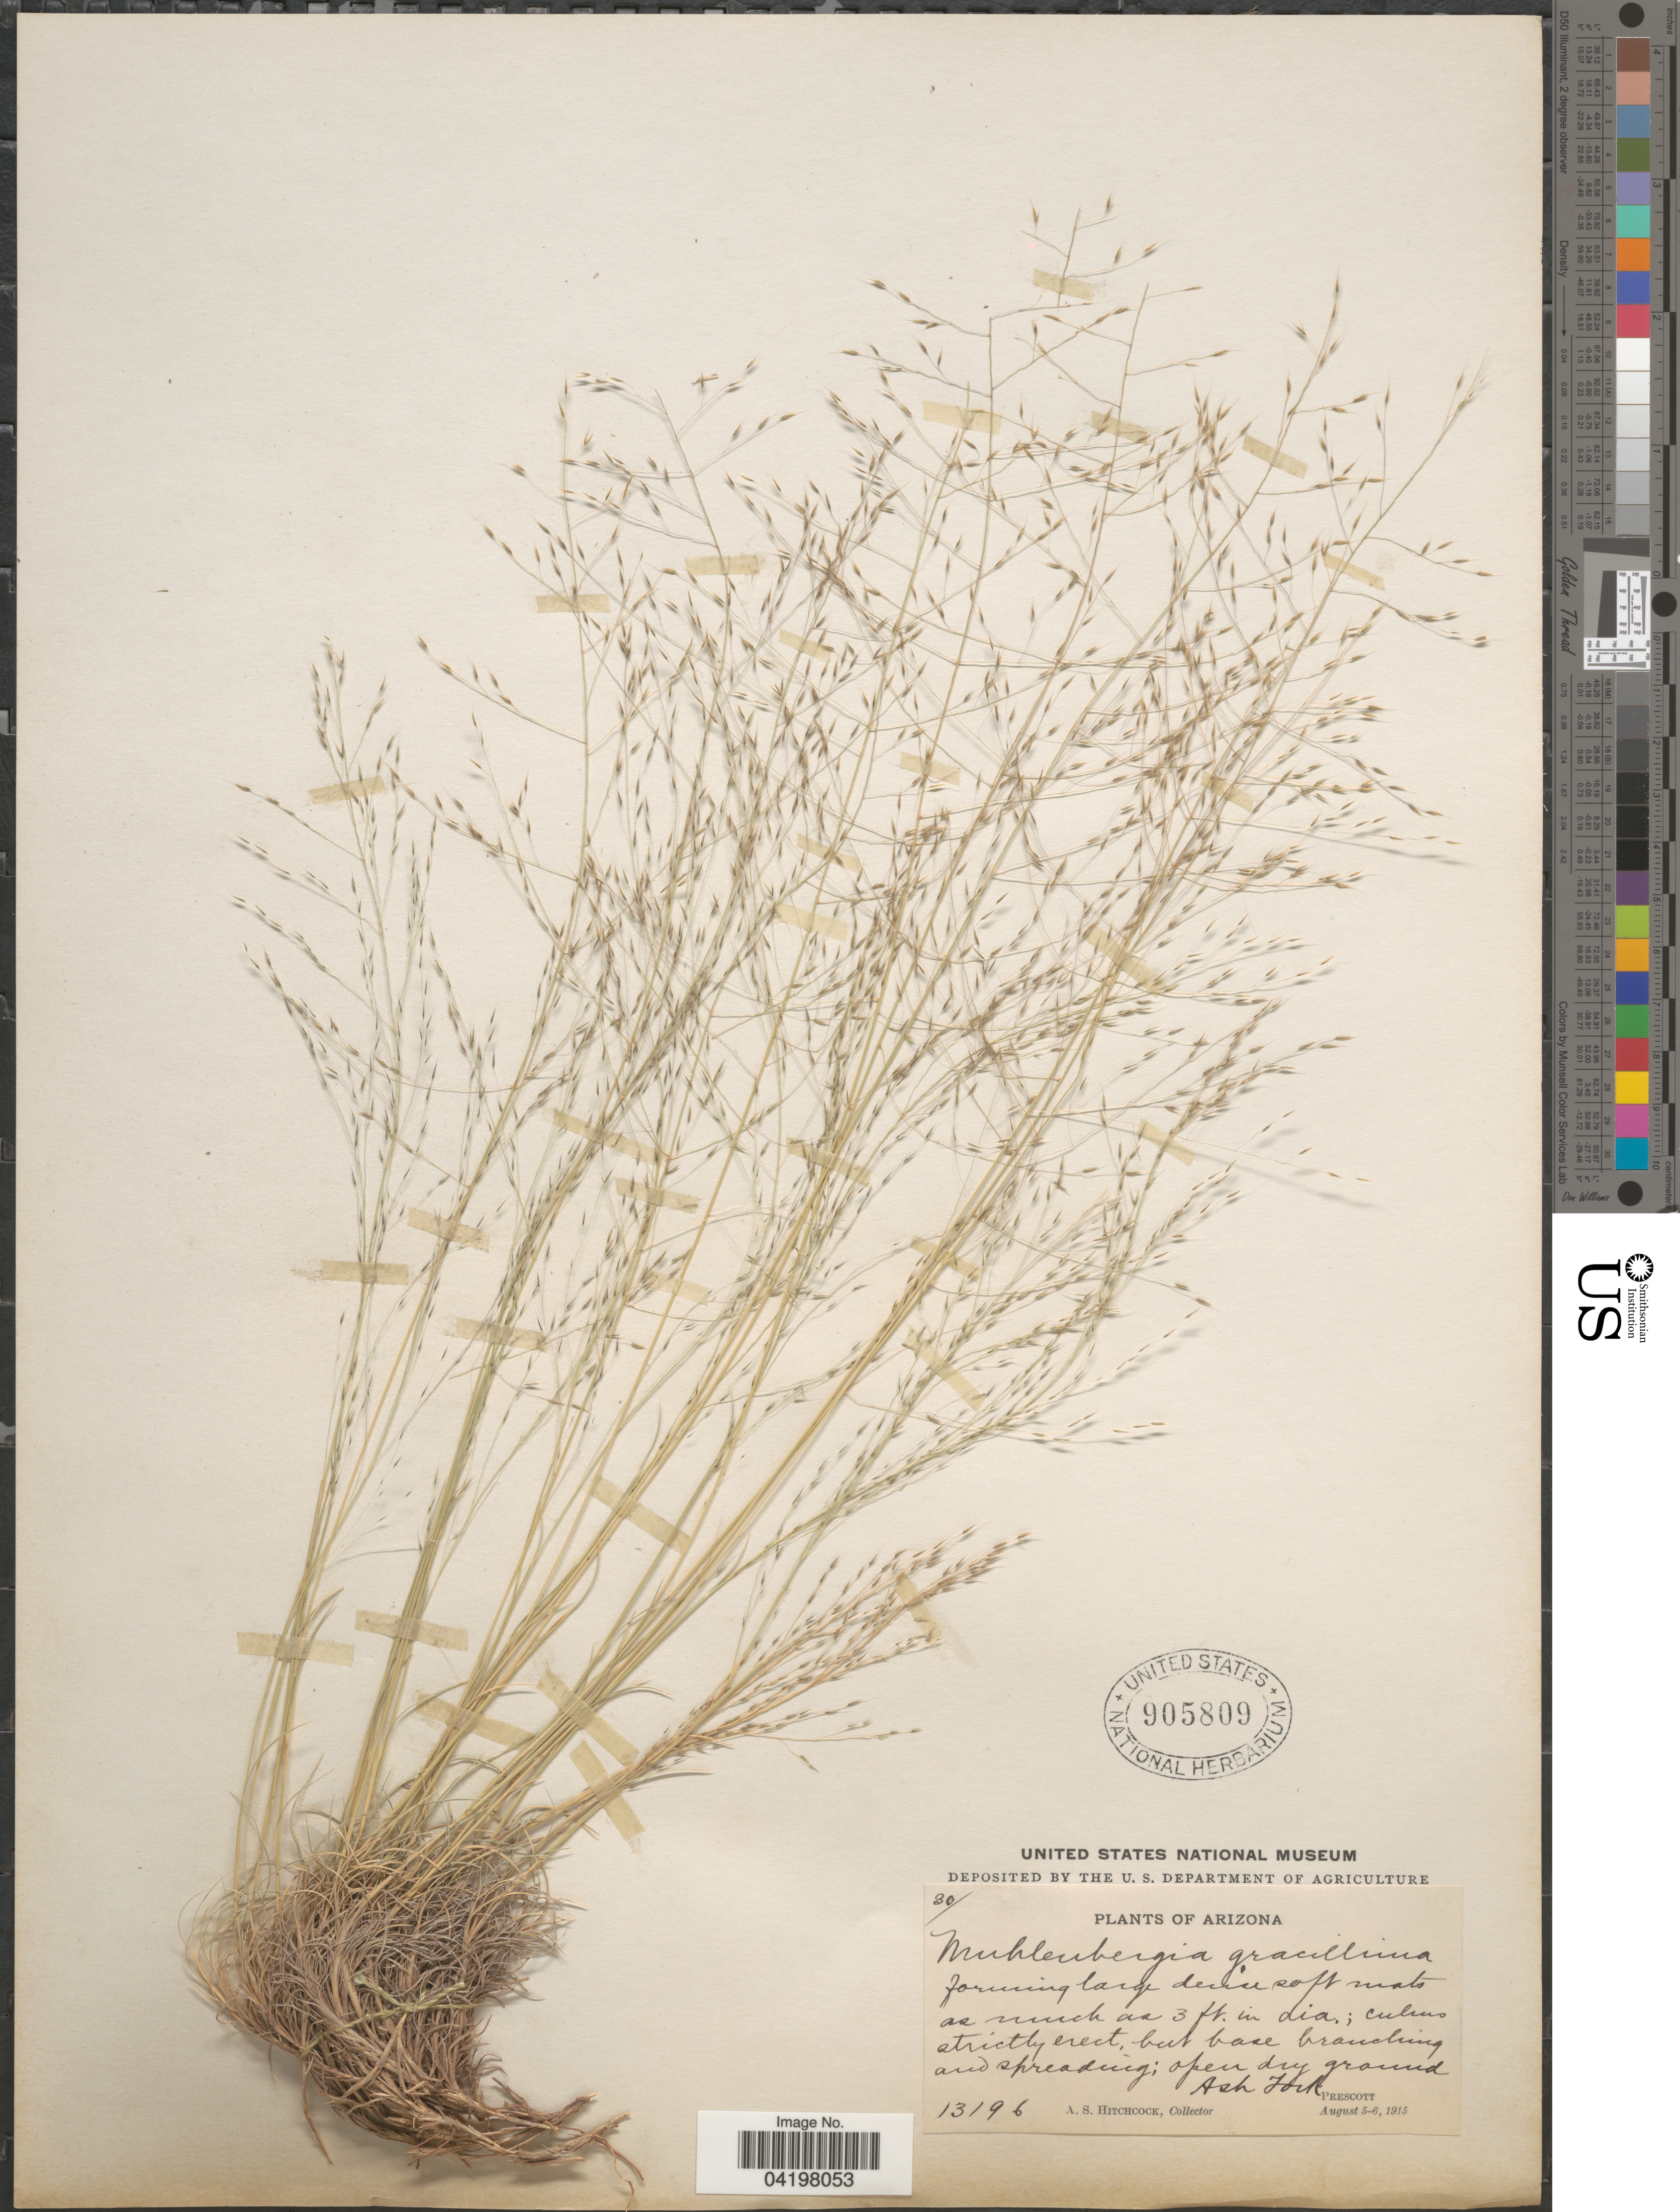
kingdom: Plantae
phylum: Tracheophyta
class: Liliopsida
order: Poales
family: Poaceae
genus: Muhlenbergia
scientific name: Muhlenbergia torreyi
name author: (Kunth) Hitchc. ex Bush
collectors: A. S. Hitchcock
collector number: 13196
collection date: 1915-08-05/1915-08-06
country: United States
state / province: Arizona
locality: Ash Fork. Prescott.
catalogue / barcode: US 905809